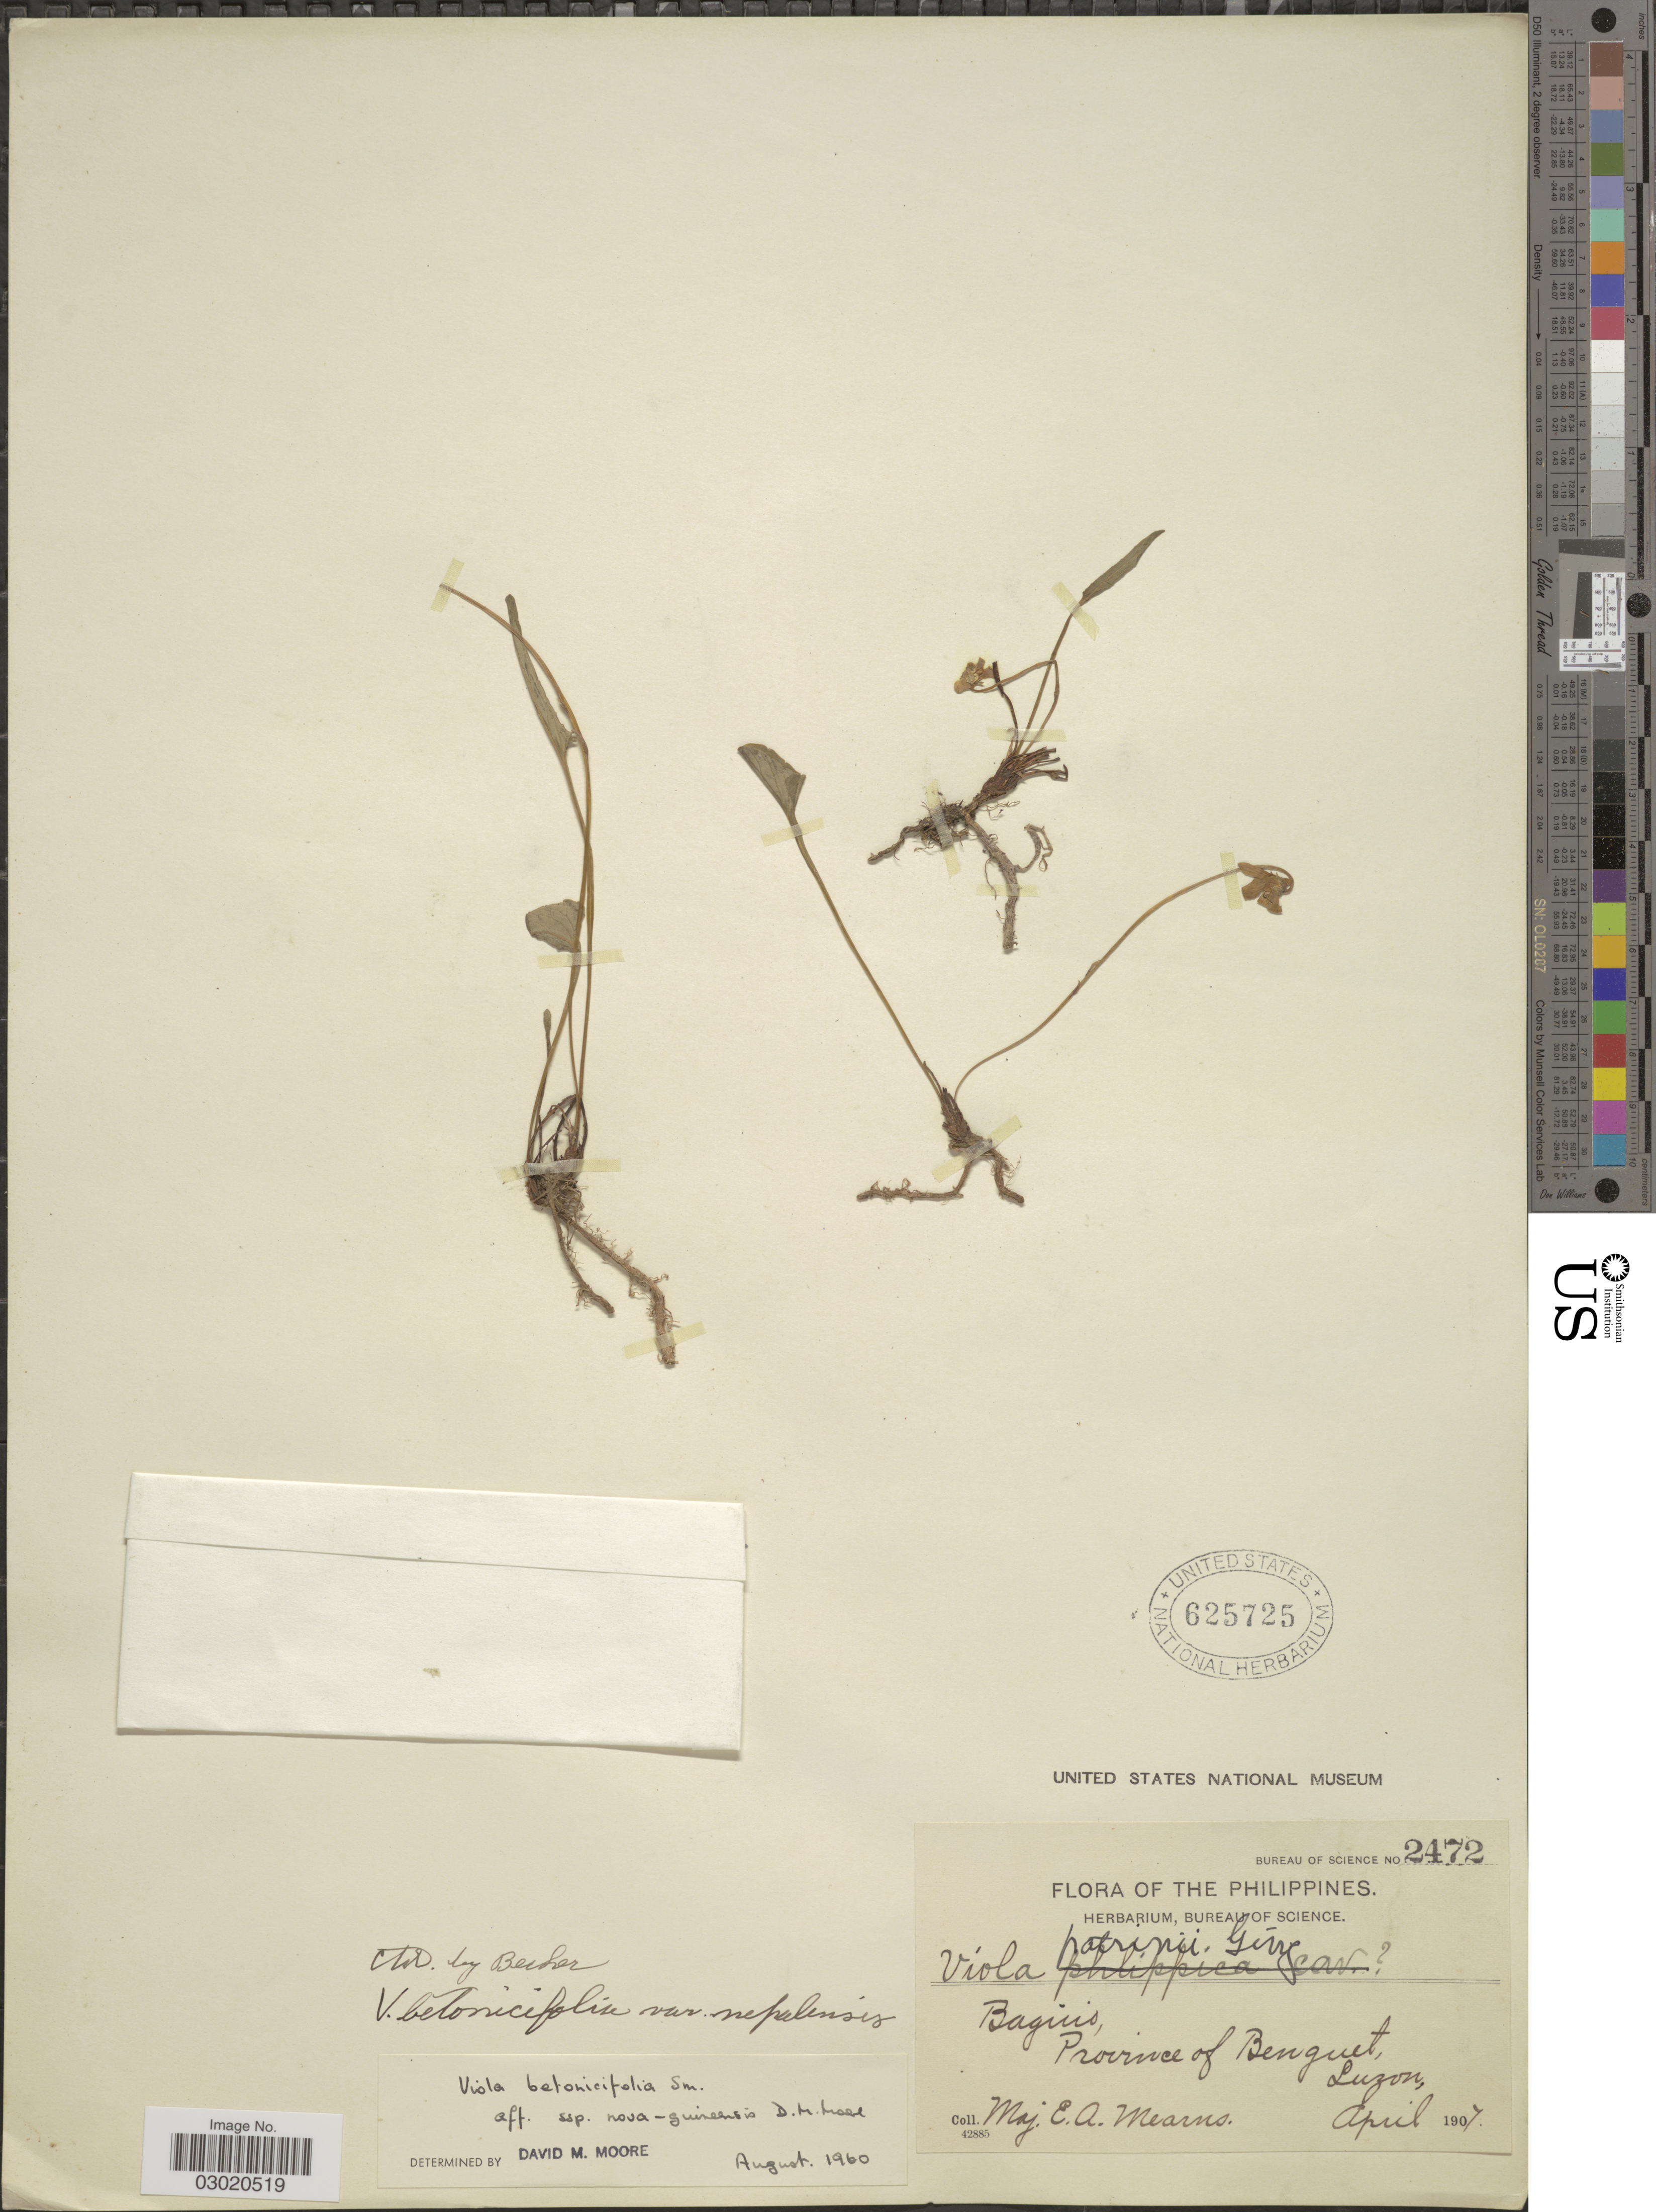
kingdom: Plantae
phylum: Tracheophyta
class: Magnoliopsida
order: Malpighiales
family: Violaceae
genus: Viola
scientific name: Viola betonicifolia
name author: Sm.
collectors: E. A. Mearns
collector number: Bureau of Science 2472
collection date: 1907-04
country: Philippines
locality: Baguio, Province of Benguet, Luzon.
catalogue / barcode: US 625725